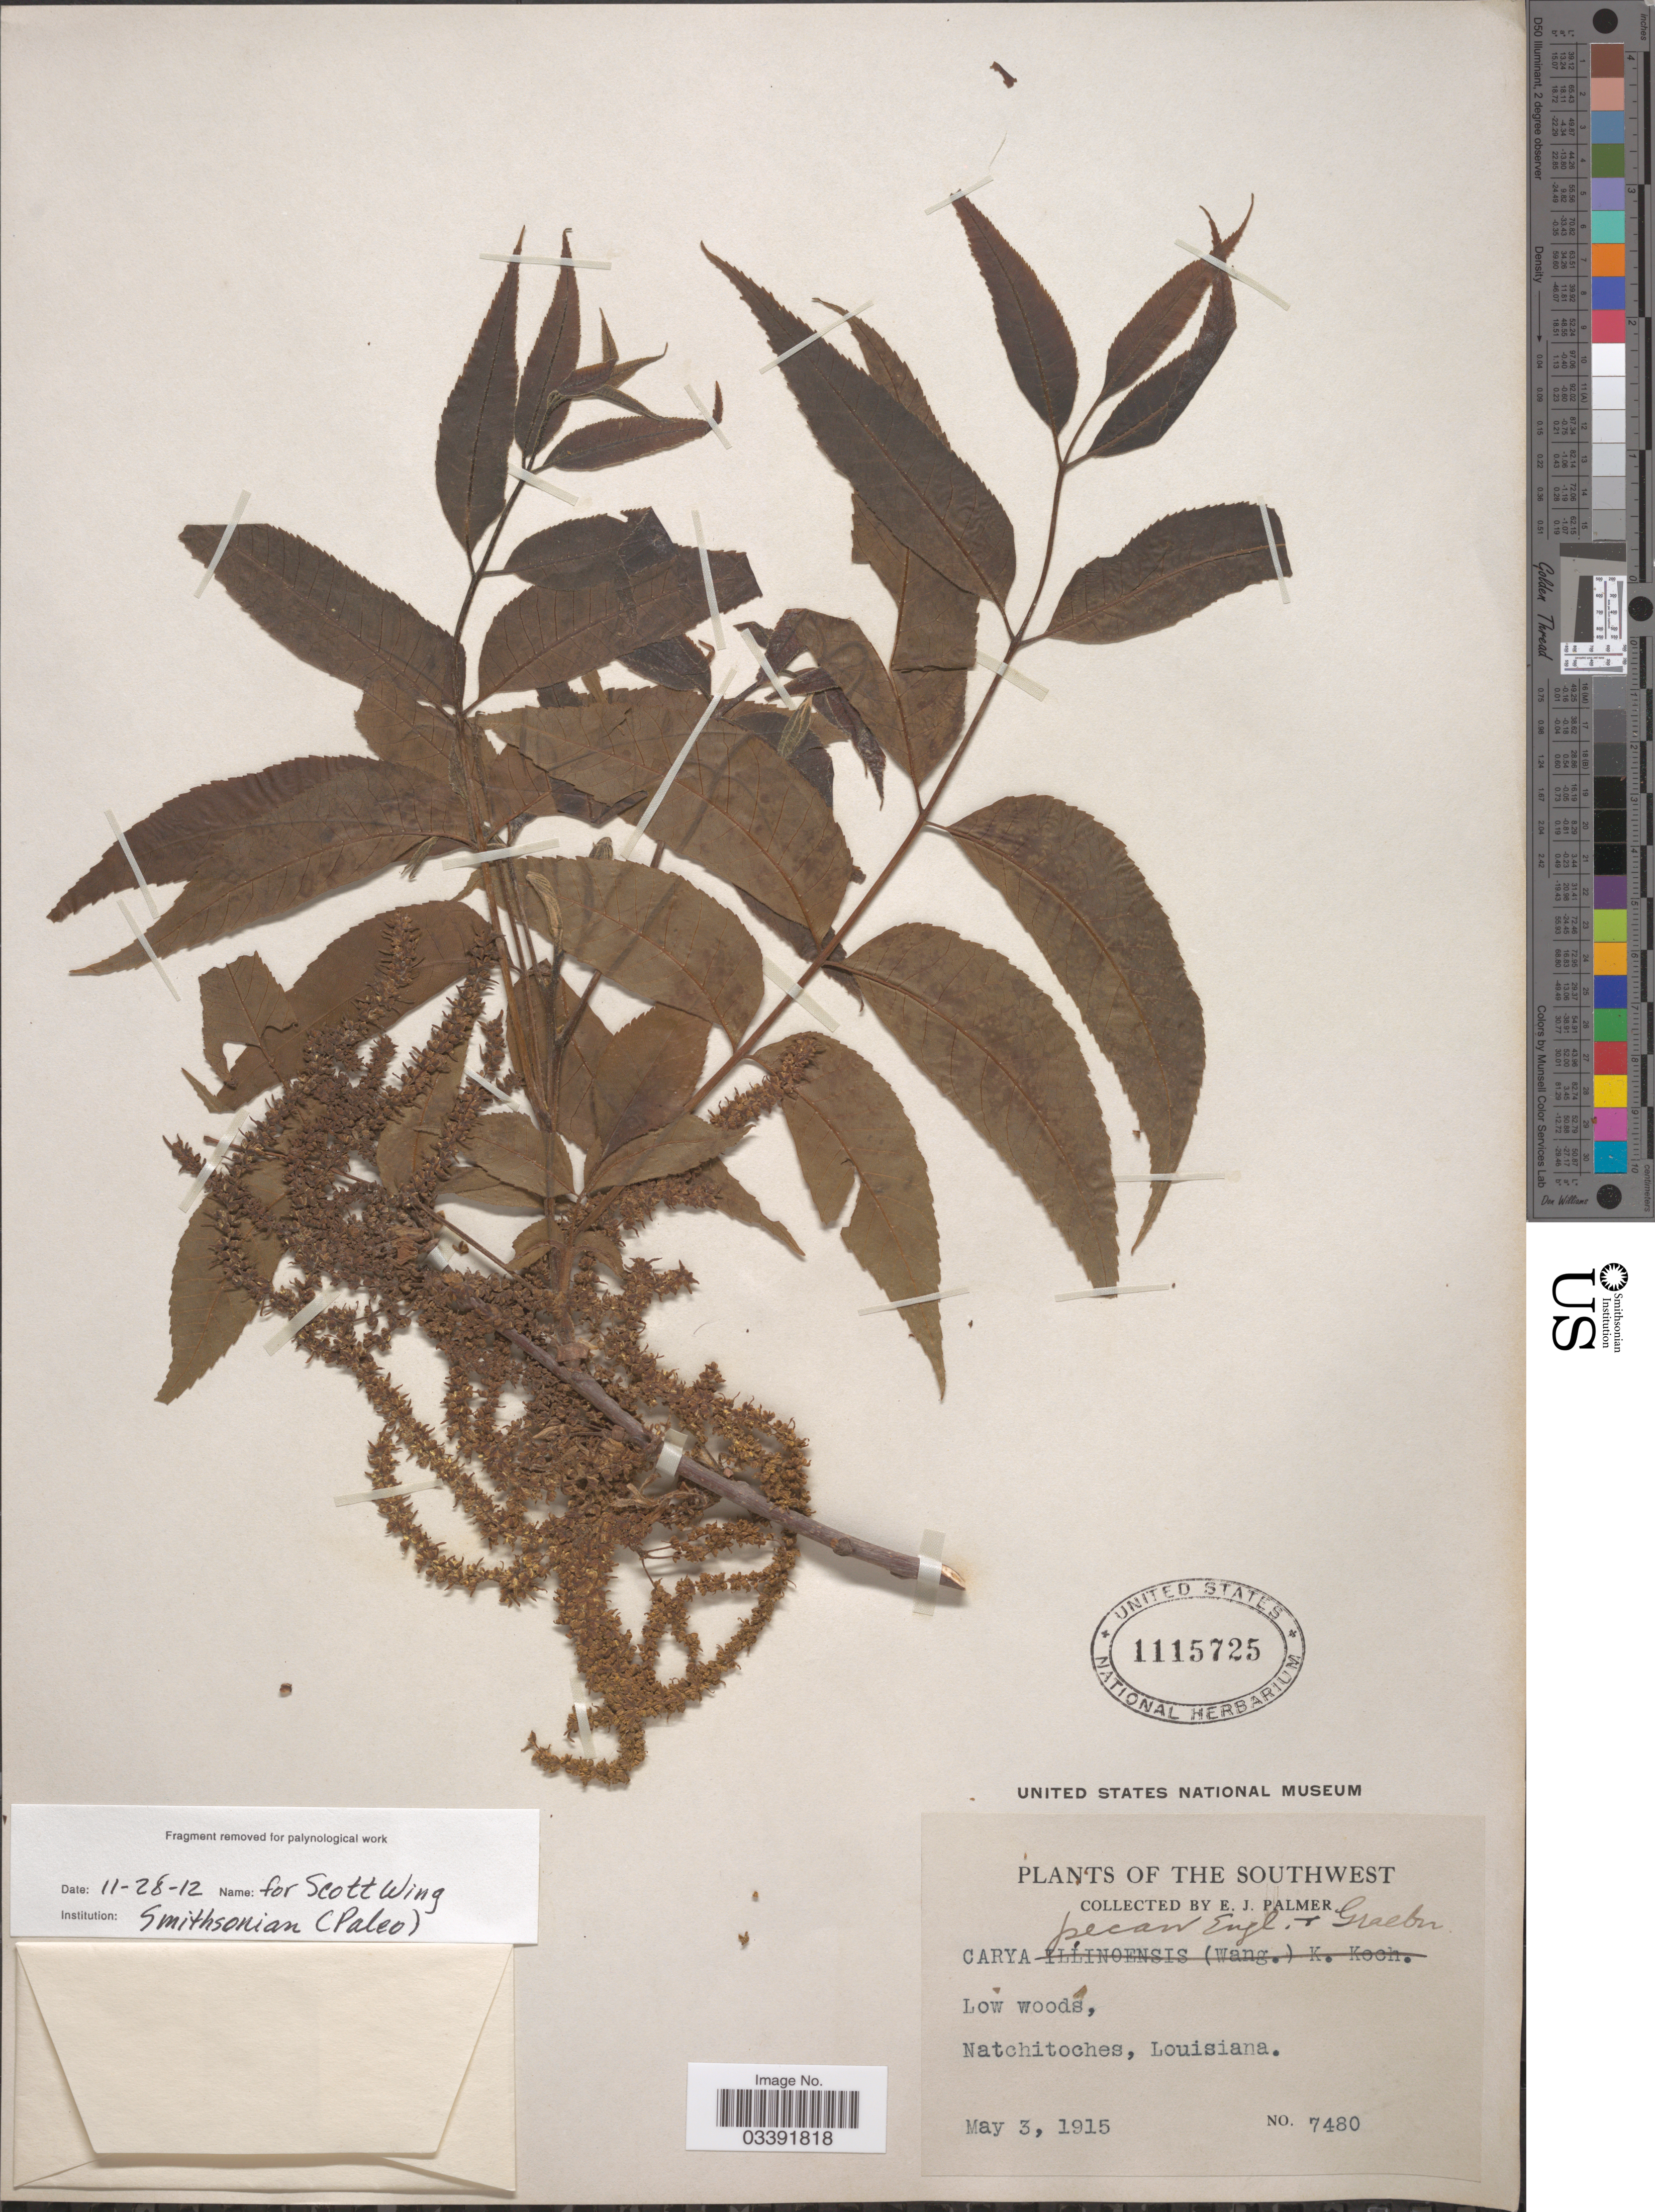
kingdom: Plantae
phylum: Tracheophyta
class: Magnoliopsida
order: Fagales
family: Juglandaceae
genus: Carya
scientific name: Carya illinoinensis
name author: (Wangenh.) K. Koch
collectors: E. J. Palmer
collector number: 7480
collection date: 1915-05-03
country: United States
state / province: Louisiana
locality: The Southwest. Natchitoches.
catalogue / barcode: US 1115725